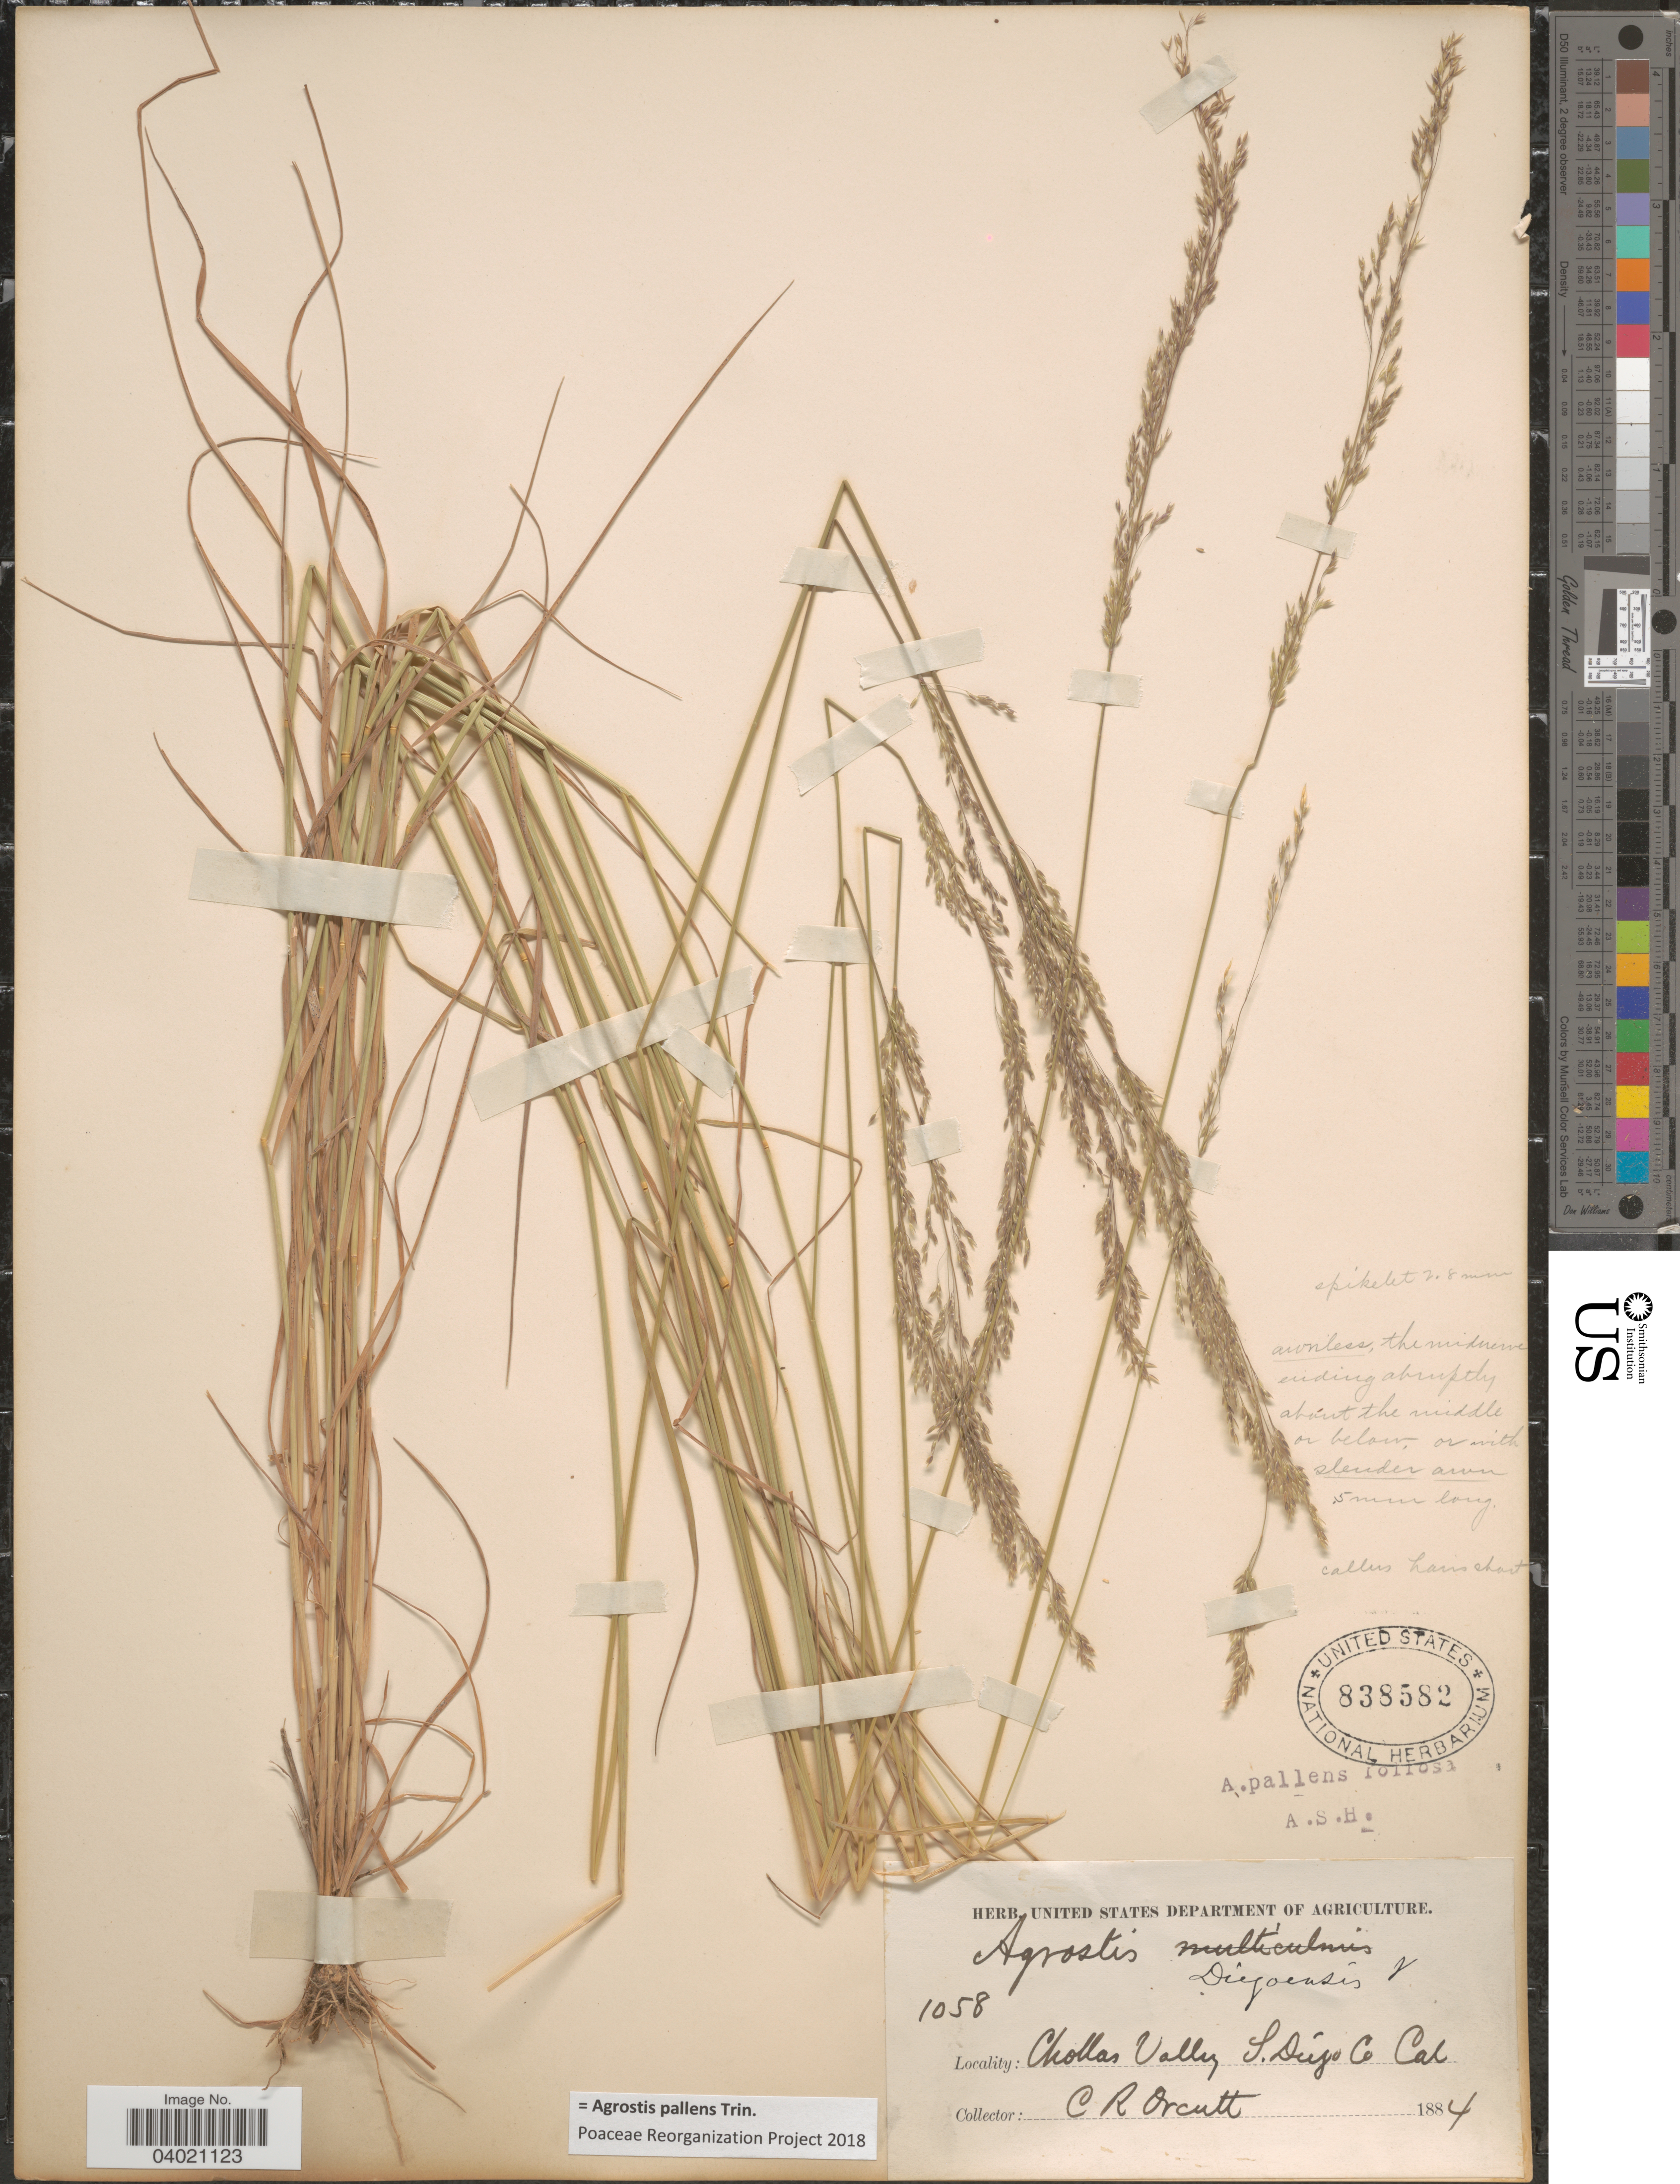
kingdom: Plantae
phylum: Tracheophyta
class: Liliopsida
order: Poales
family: Poaceae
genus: Agrostis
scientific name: Agrostis pallens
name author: Trin.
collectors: C. R. Orcutt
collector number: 1058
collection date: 1884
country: United States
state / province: California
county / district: San Diego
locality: Chollas Valley, S. Diego Co.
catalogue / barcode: US 838582